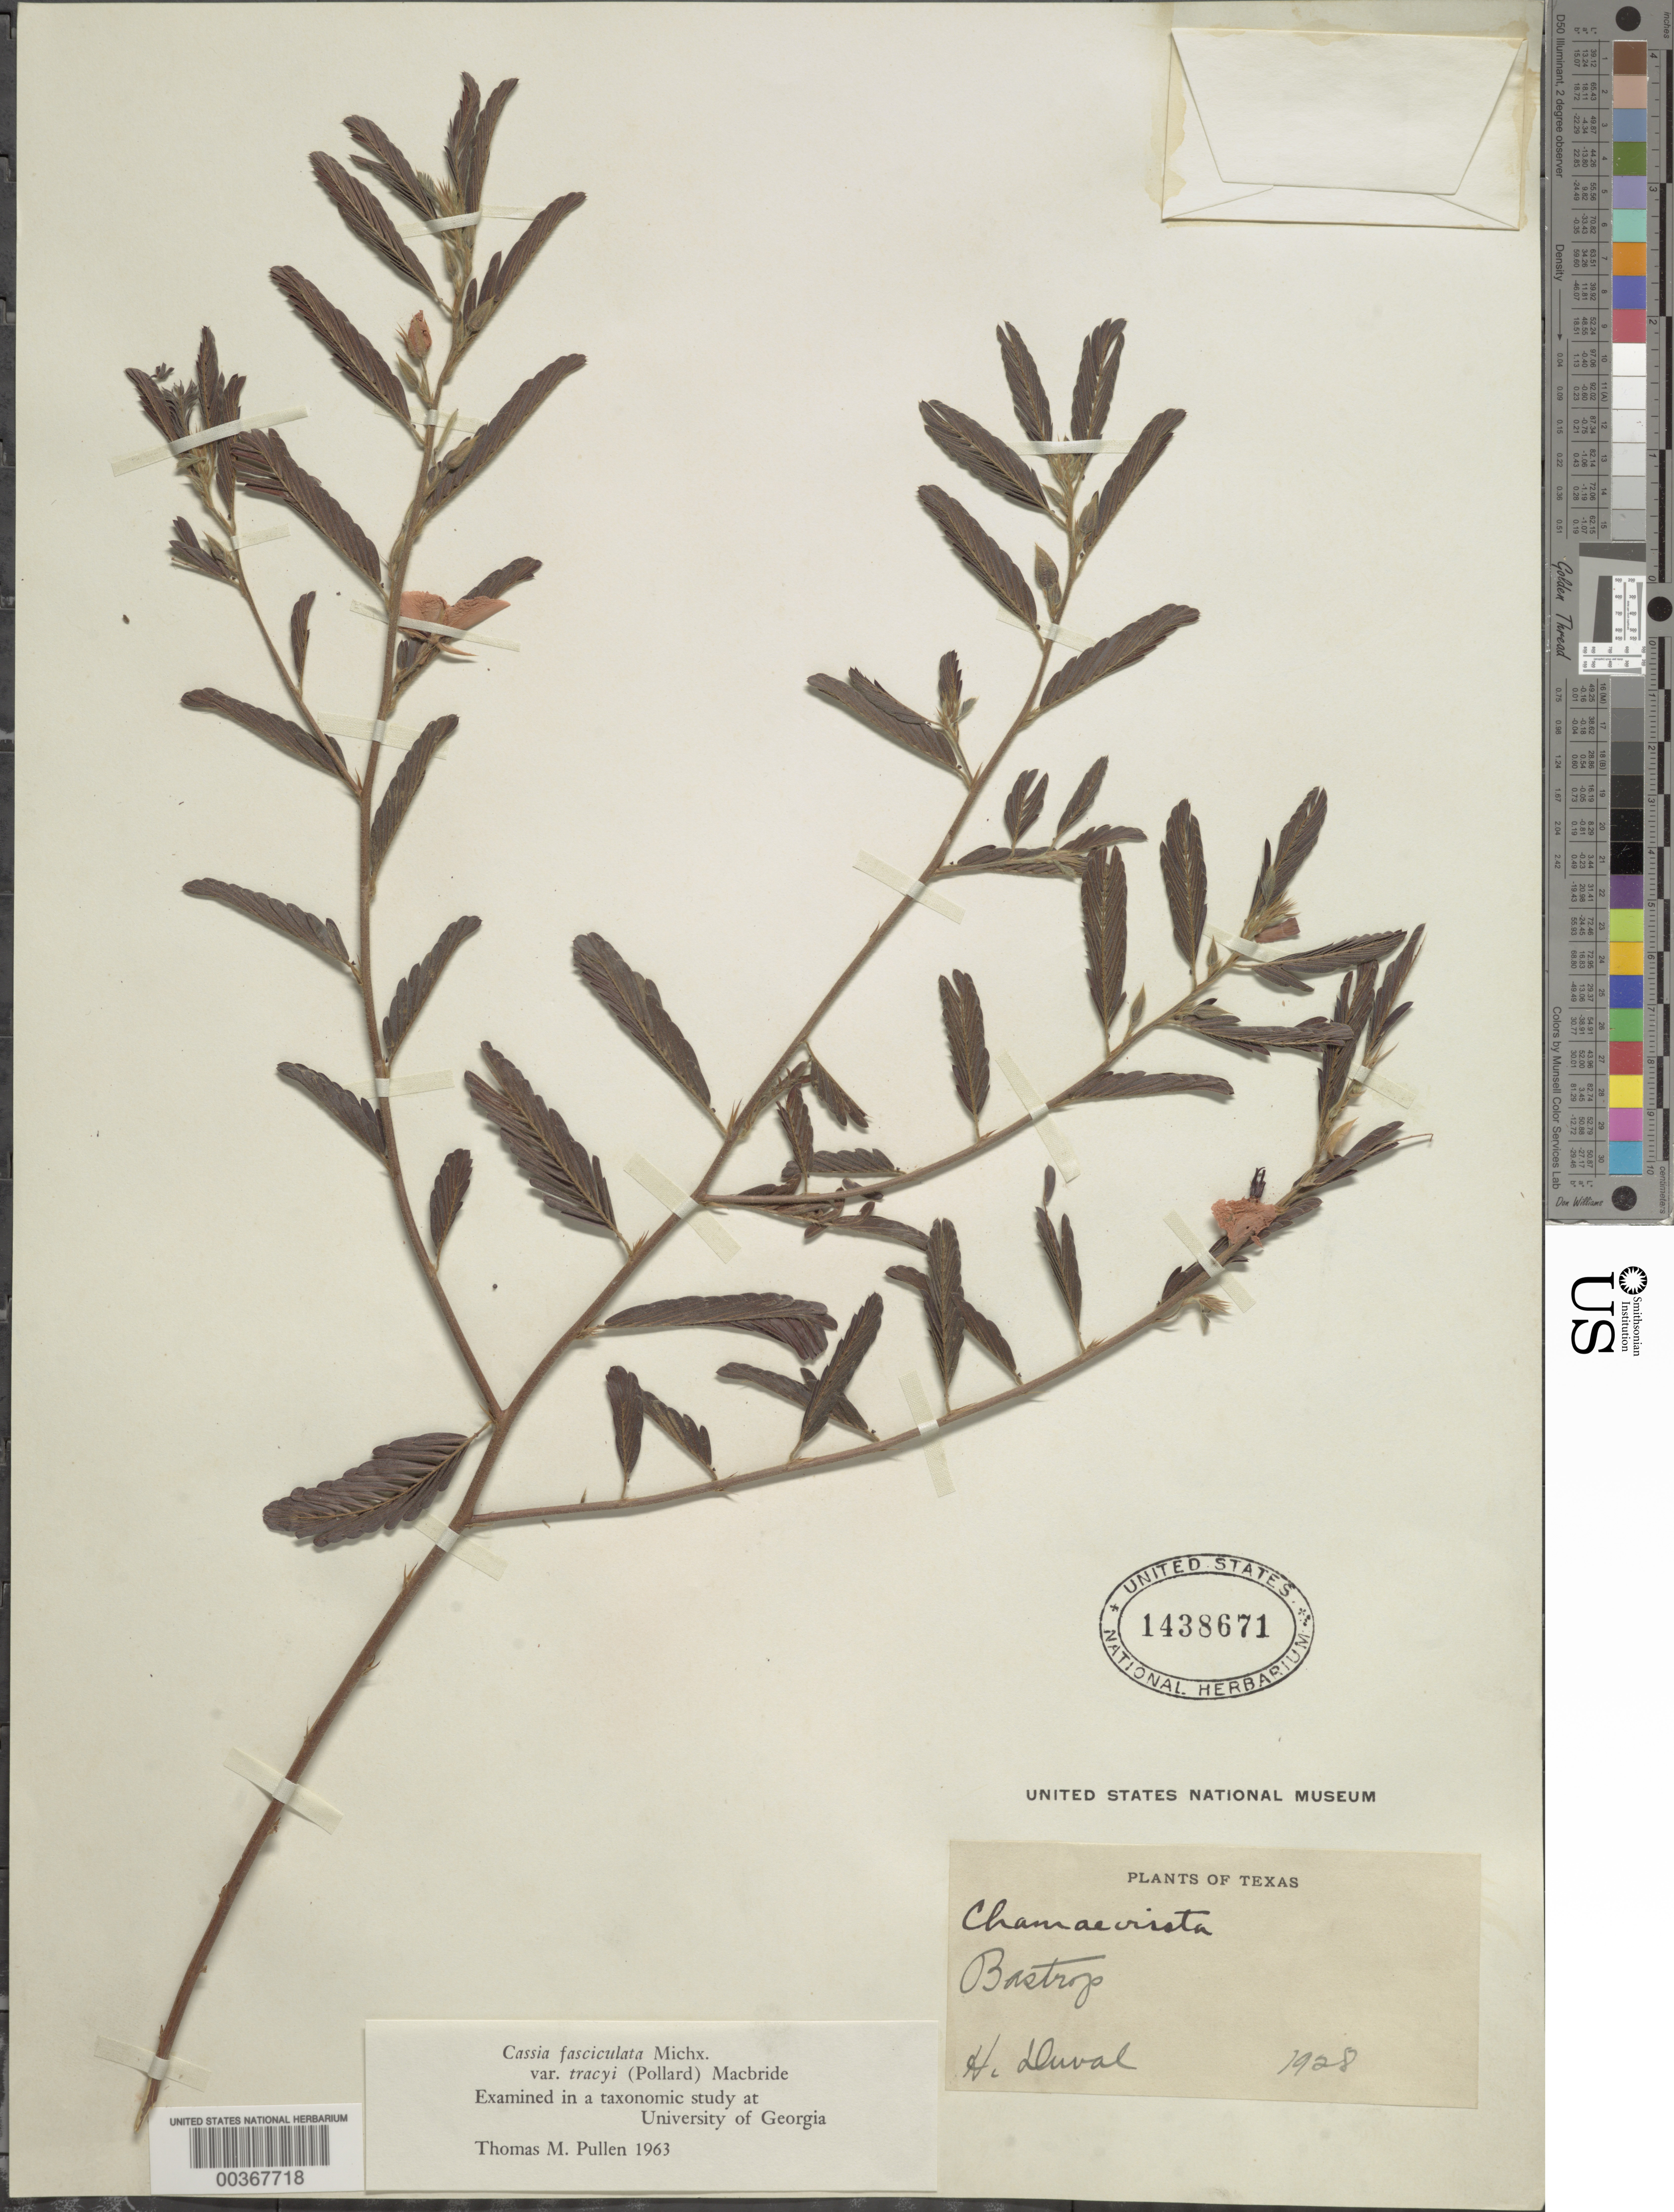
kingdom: Plantae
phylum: Tracheophyta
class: Magnoliopsida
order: Fabales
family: Fabaceae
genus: Chamaecrista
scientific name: Chamaecrista fasciculata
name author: (Michx.) Greene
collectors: H. Duval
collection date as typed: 1928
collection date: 1928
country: United States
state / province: Texas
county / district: Bastrop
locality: Bastrop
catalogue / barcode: US 1438671